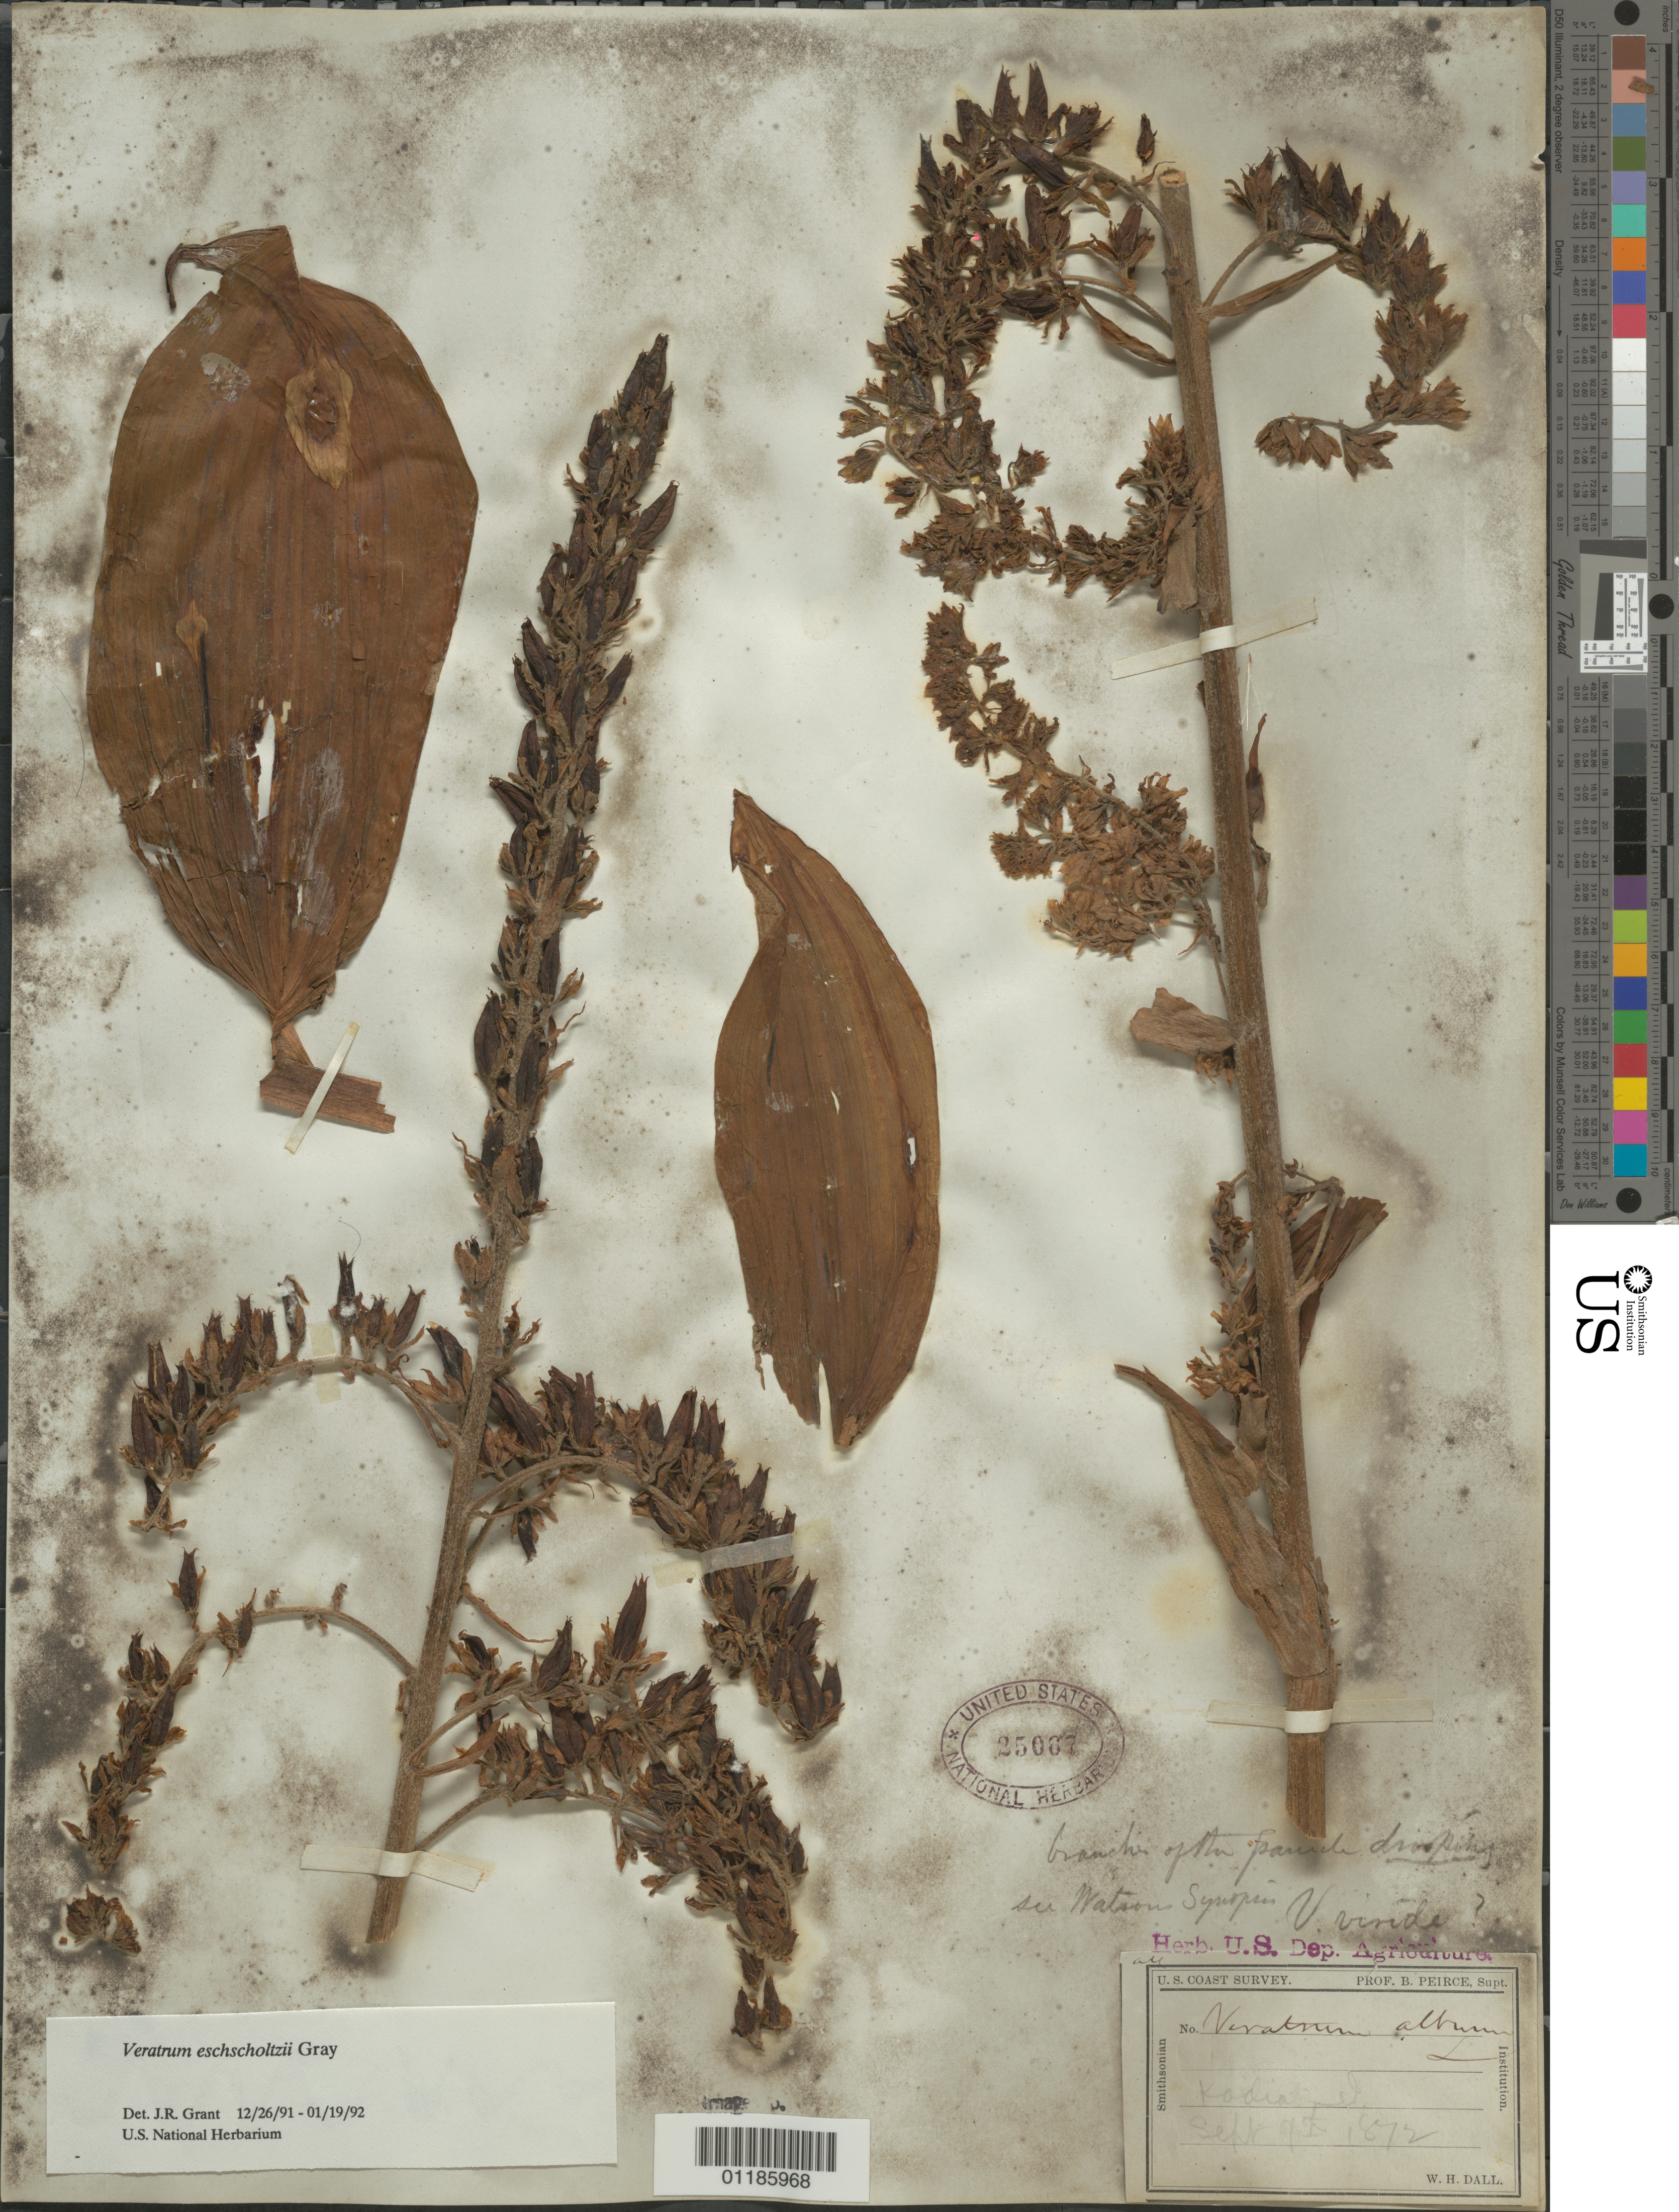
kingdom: Plantae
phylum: Tracheophyta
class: Liliopsida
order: Liliales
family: Melanthiaceae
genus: Veratrum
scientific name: Veratrum viride var. eschscholtzianum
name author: (Schult. & Schult. f.) Breitung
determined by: Strong, Mark T., (BOT), Smithsonian Institution - National Museum of Natural History (UNITED STATES)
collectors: W. Dall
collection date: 1872-09-07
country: United States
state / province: Alaska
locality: Kodiak.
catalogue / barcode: US 25067